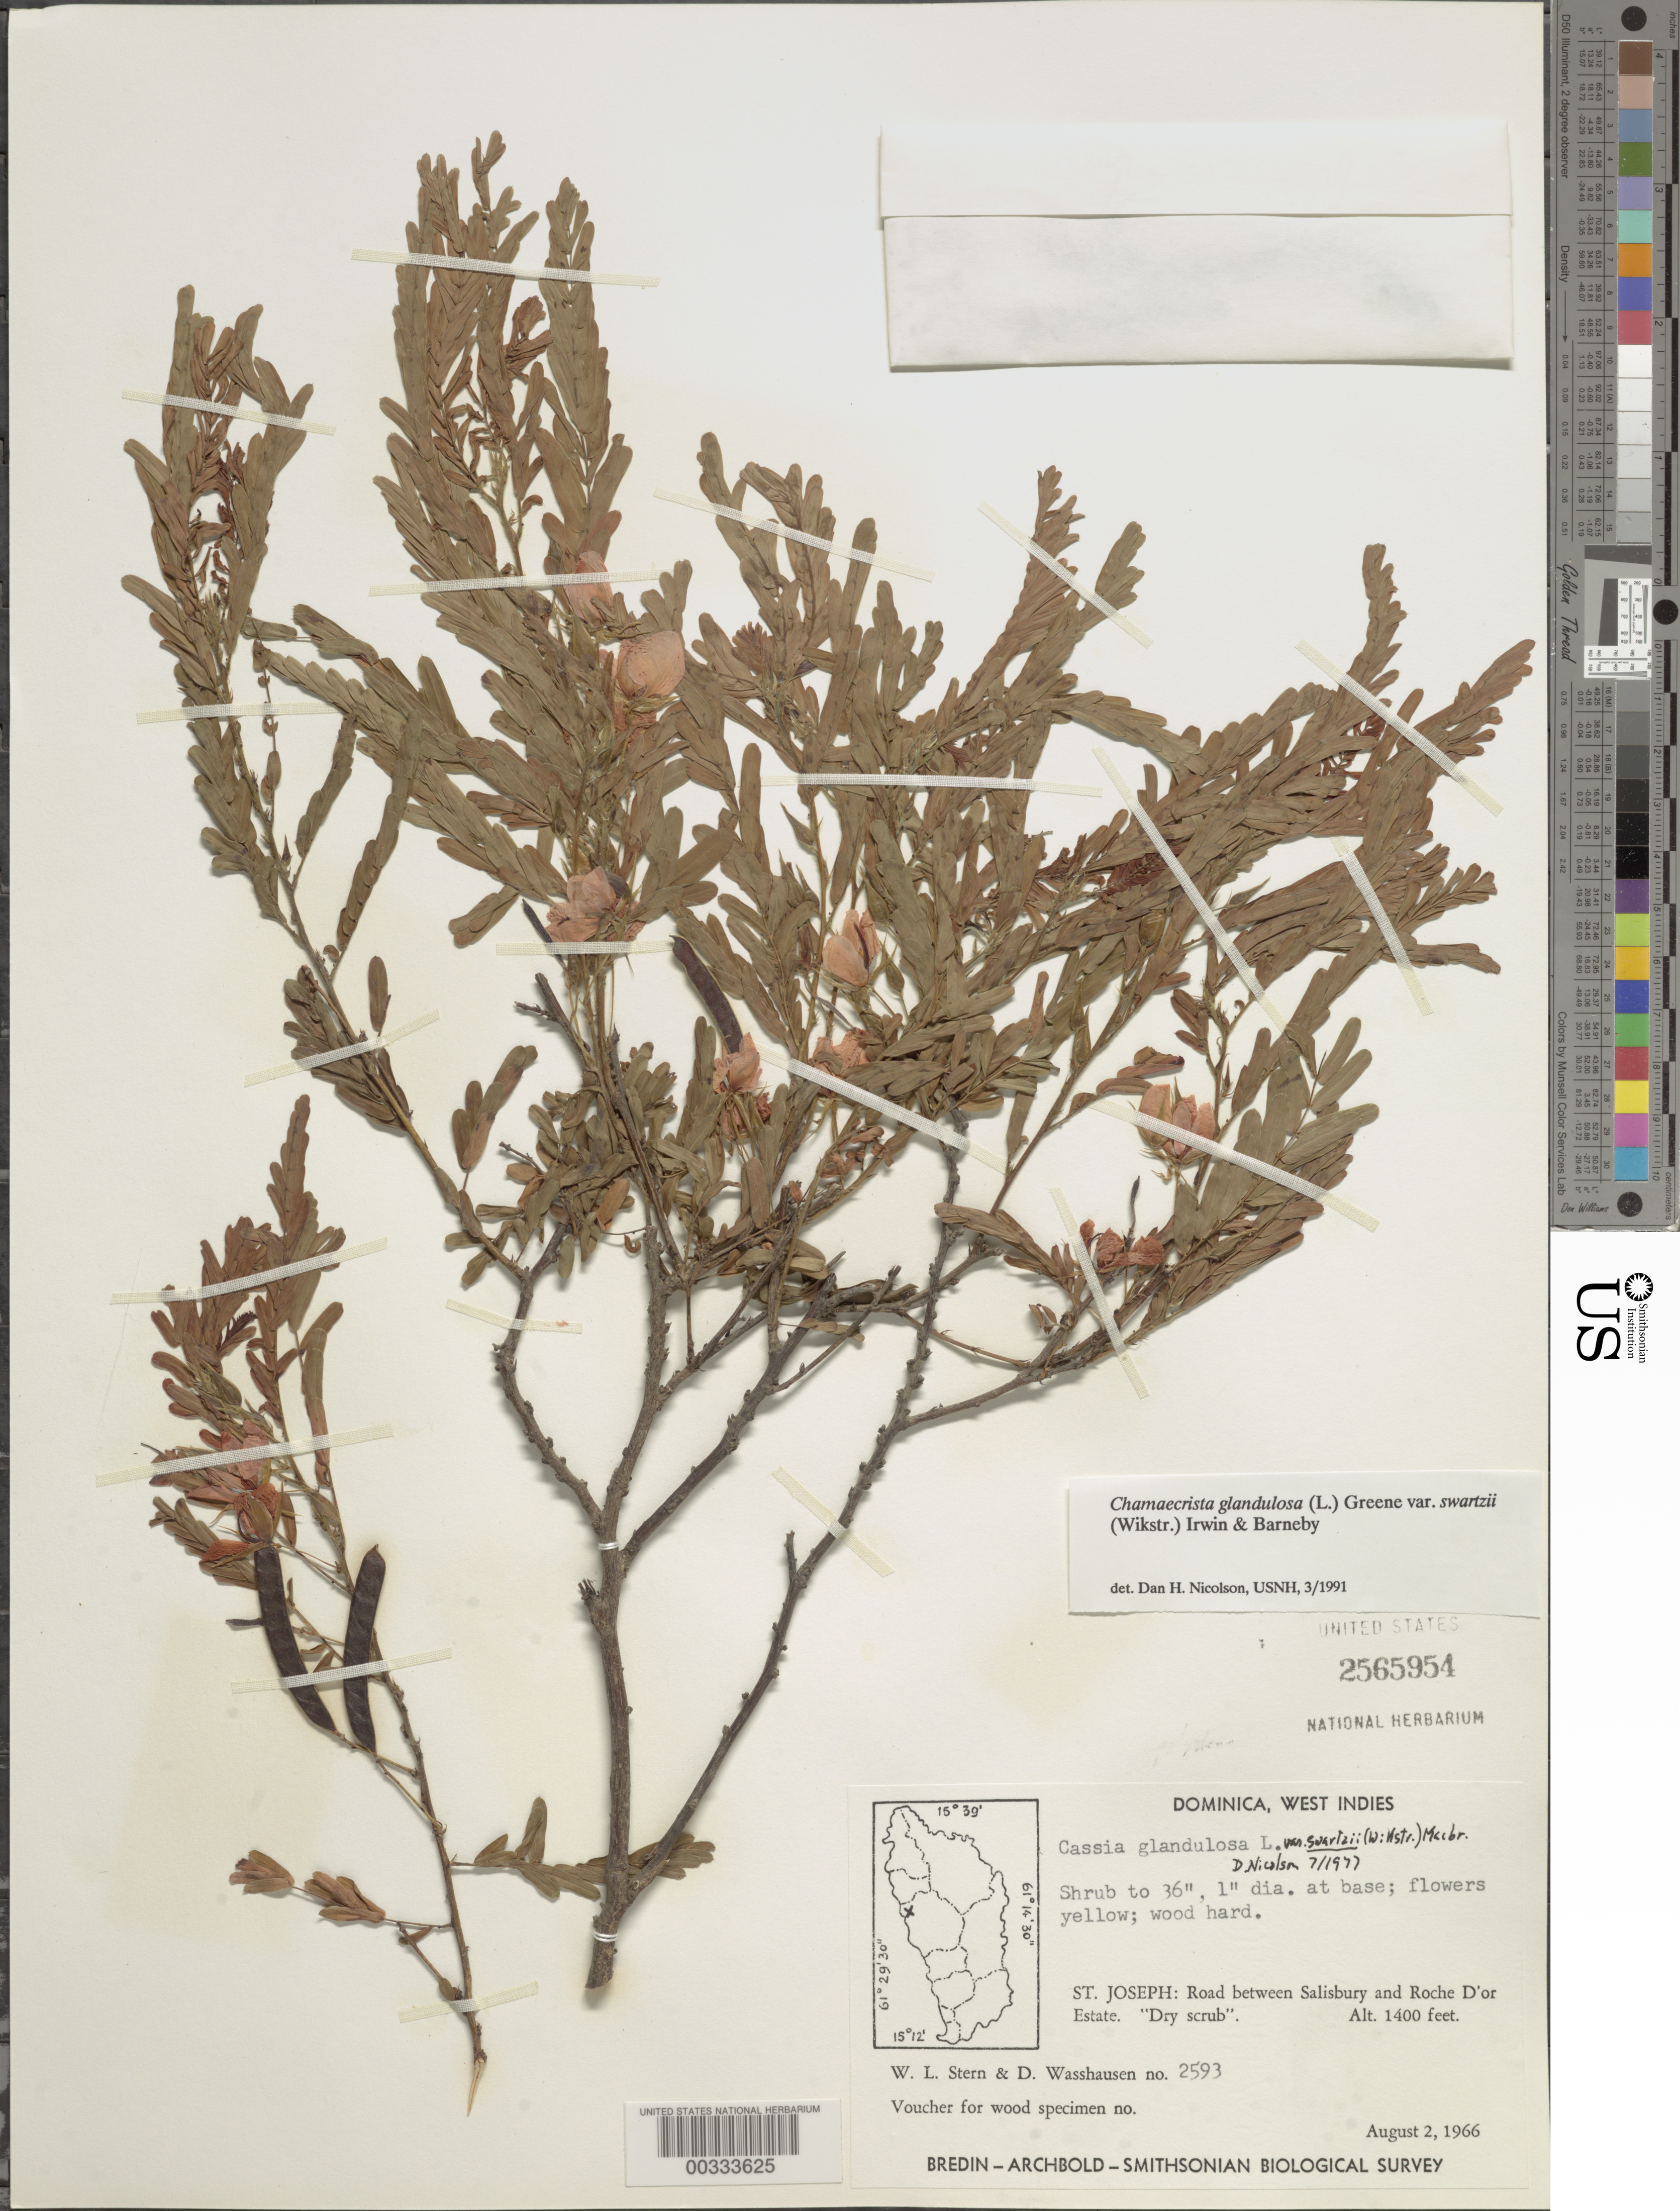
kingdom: Plantae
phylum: Tracheophyta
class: Magnoliopsida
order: Fabales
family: Fabaceae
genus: Chamaecrista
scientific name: Chamaecrista glandulosa var. swartzii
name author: (Wikstr.) H.S. Irwin & Barneby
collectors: W. L. Stern & D. C. Wasshausen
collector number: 2593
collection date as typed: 02 Aug 1966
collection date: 1966-08-02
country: Dominica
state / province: St. Joseph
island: Dominica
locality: Road between salisbury and roche d'or estate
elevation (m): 427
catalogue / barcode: US 2565954